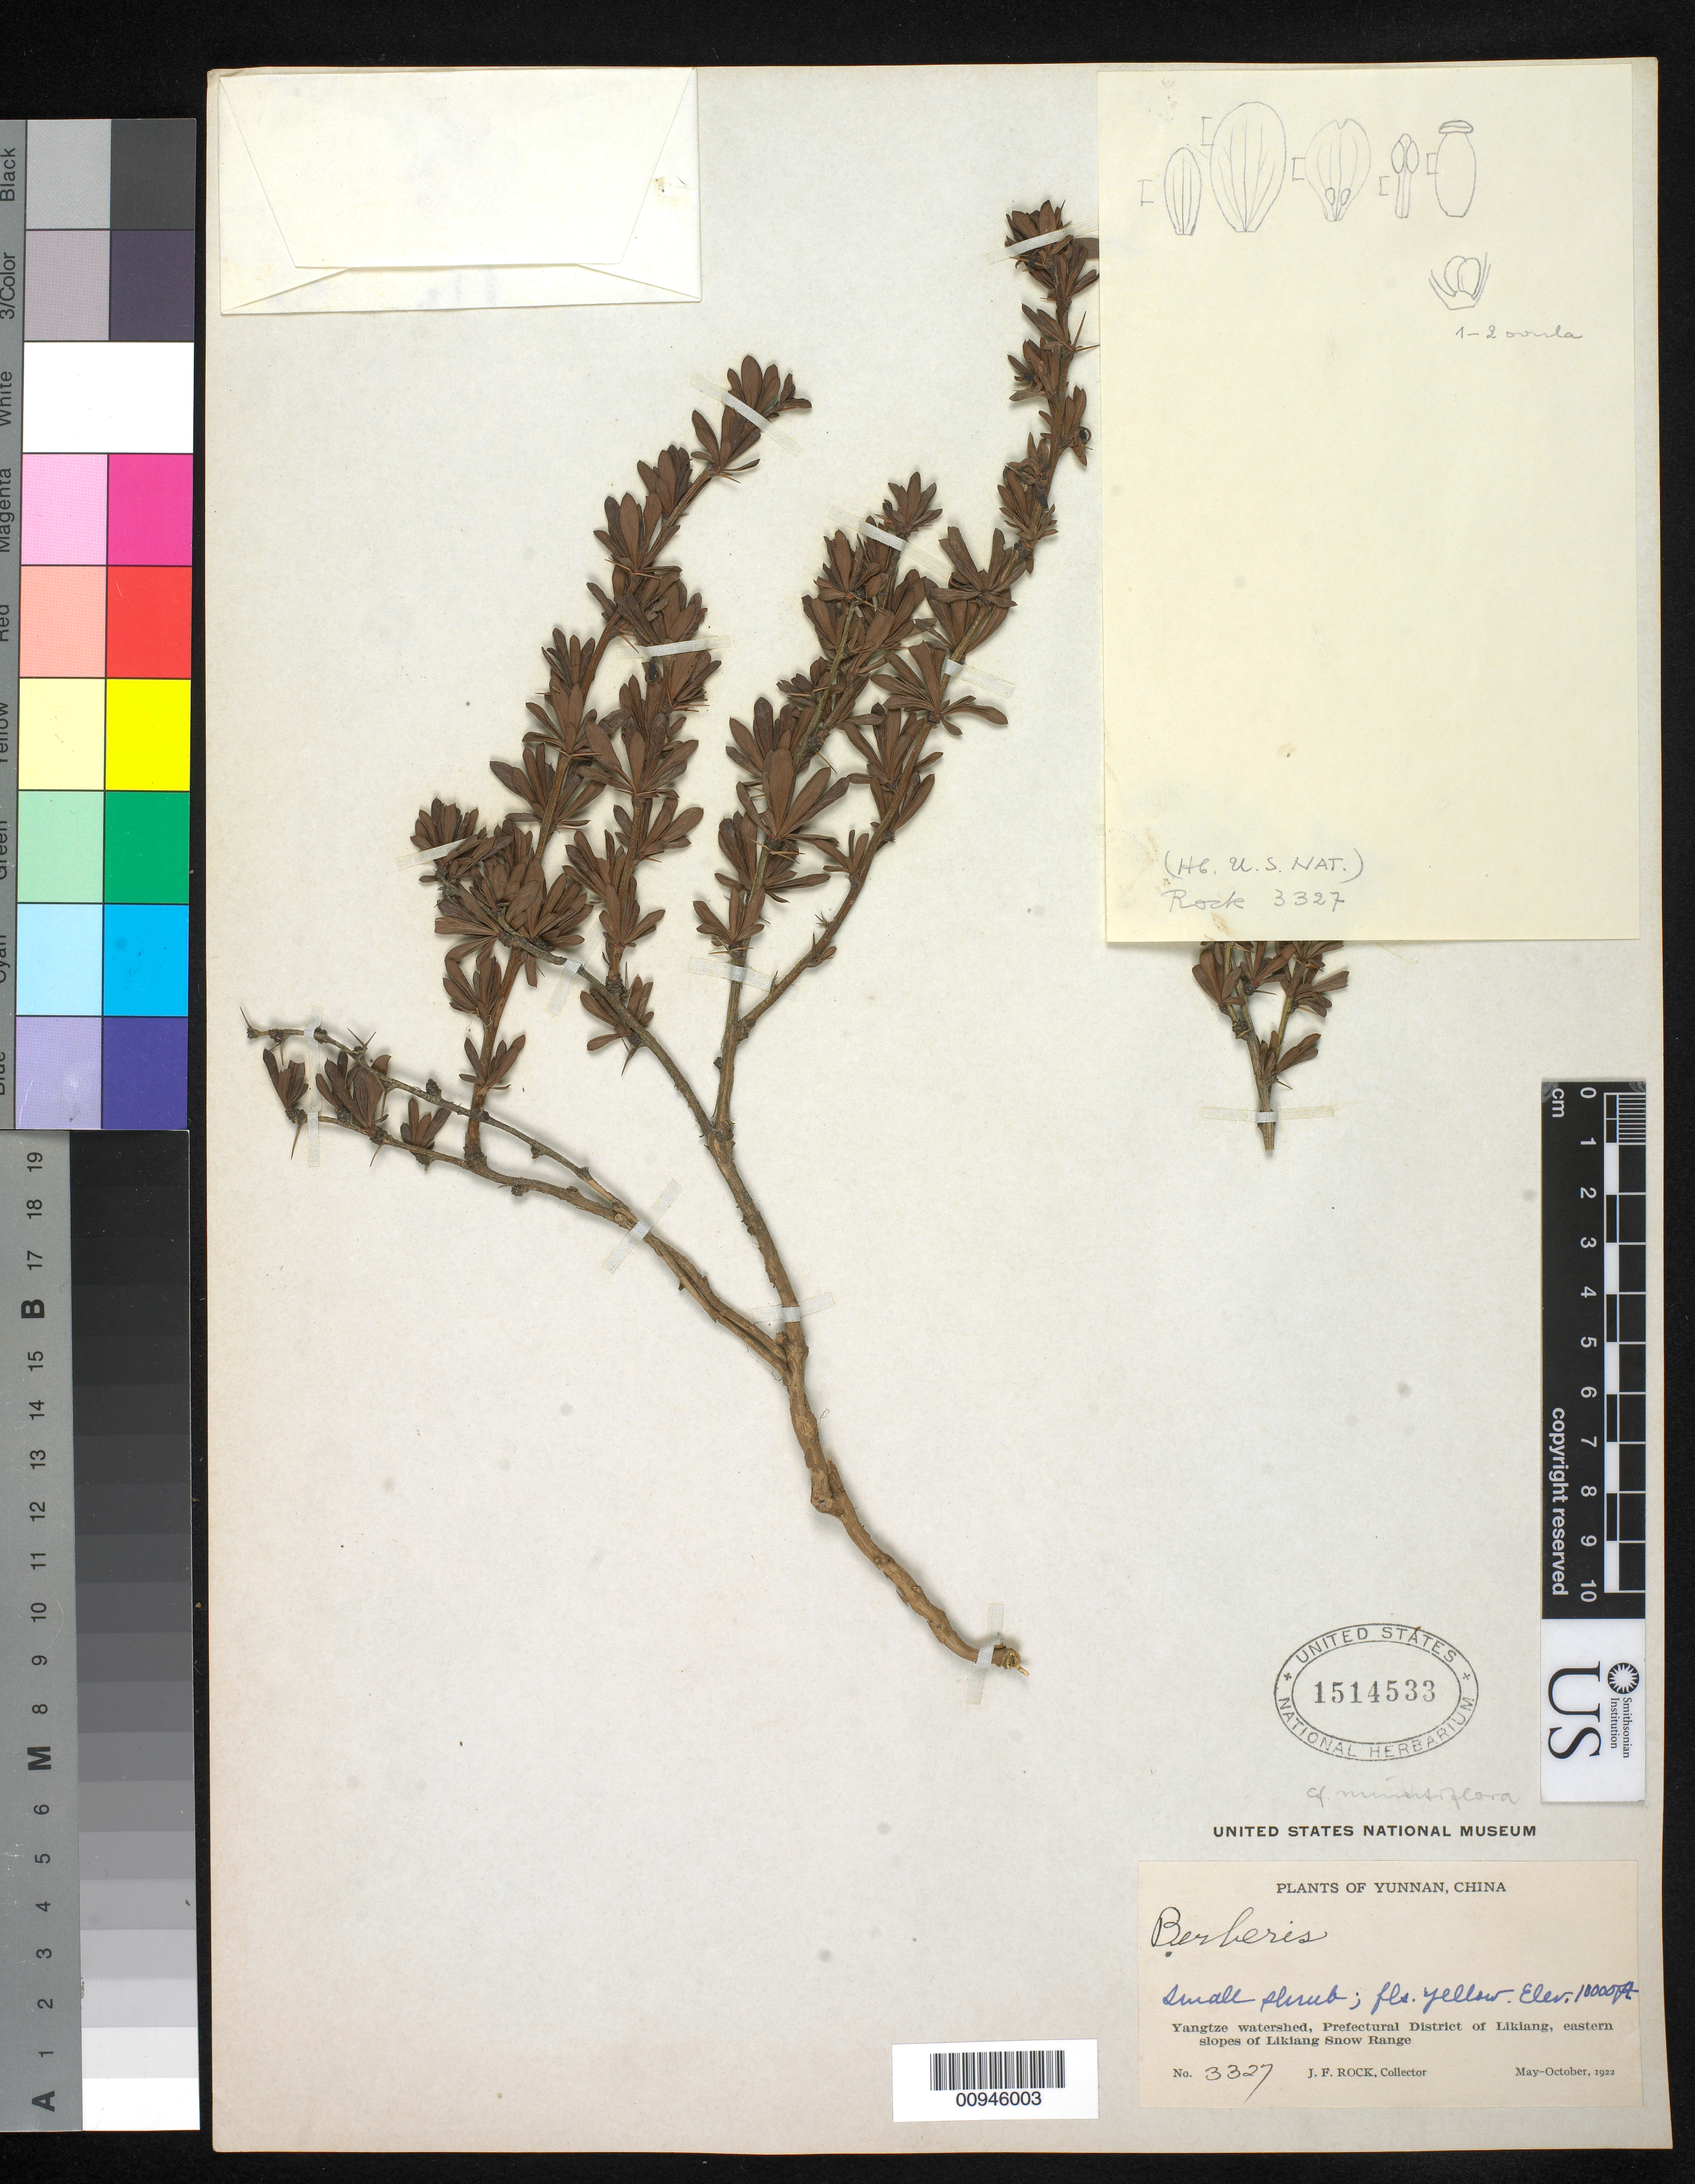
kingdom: Plantae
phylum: Tracheophyta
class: Magnoliopsida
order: Ranunculales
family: Berberidaceae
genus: Berberis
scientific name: Berberis minutiflora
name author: C.K. Schneid.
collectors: J. F. Rock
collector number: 3327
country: China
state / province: Yunnan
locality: Yangtze watershed, Prefectural District of Likiang, E slopes of Likiang Snow Range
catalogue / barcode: US 1514533